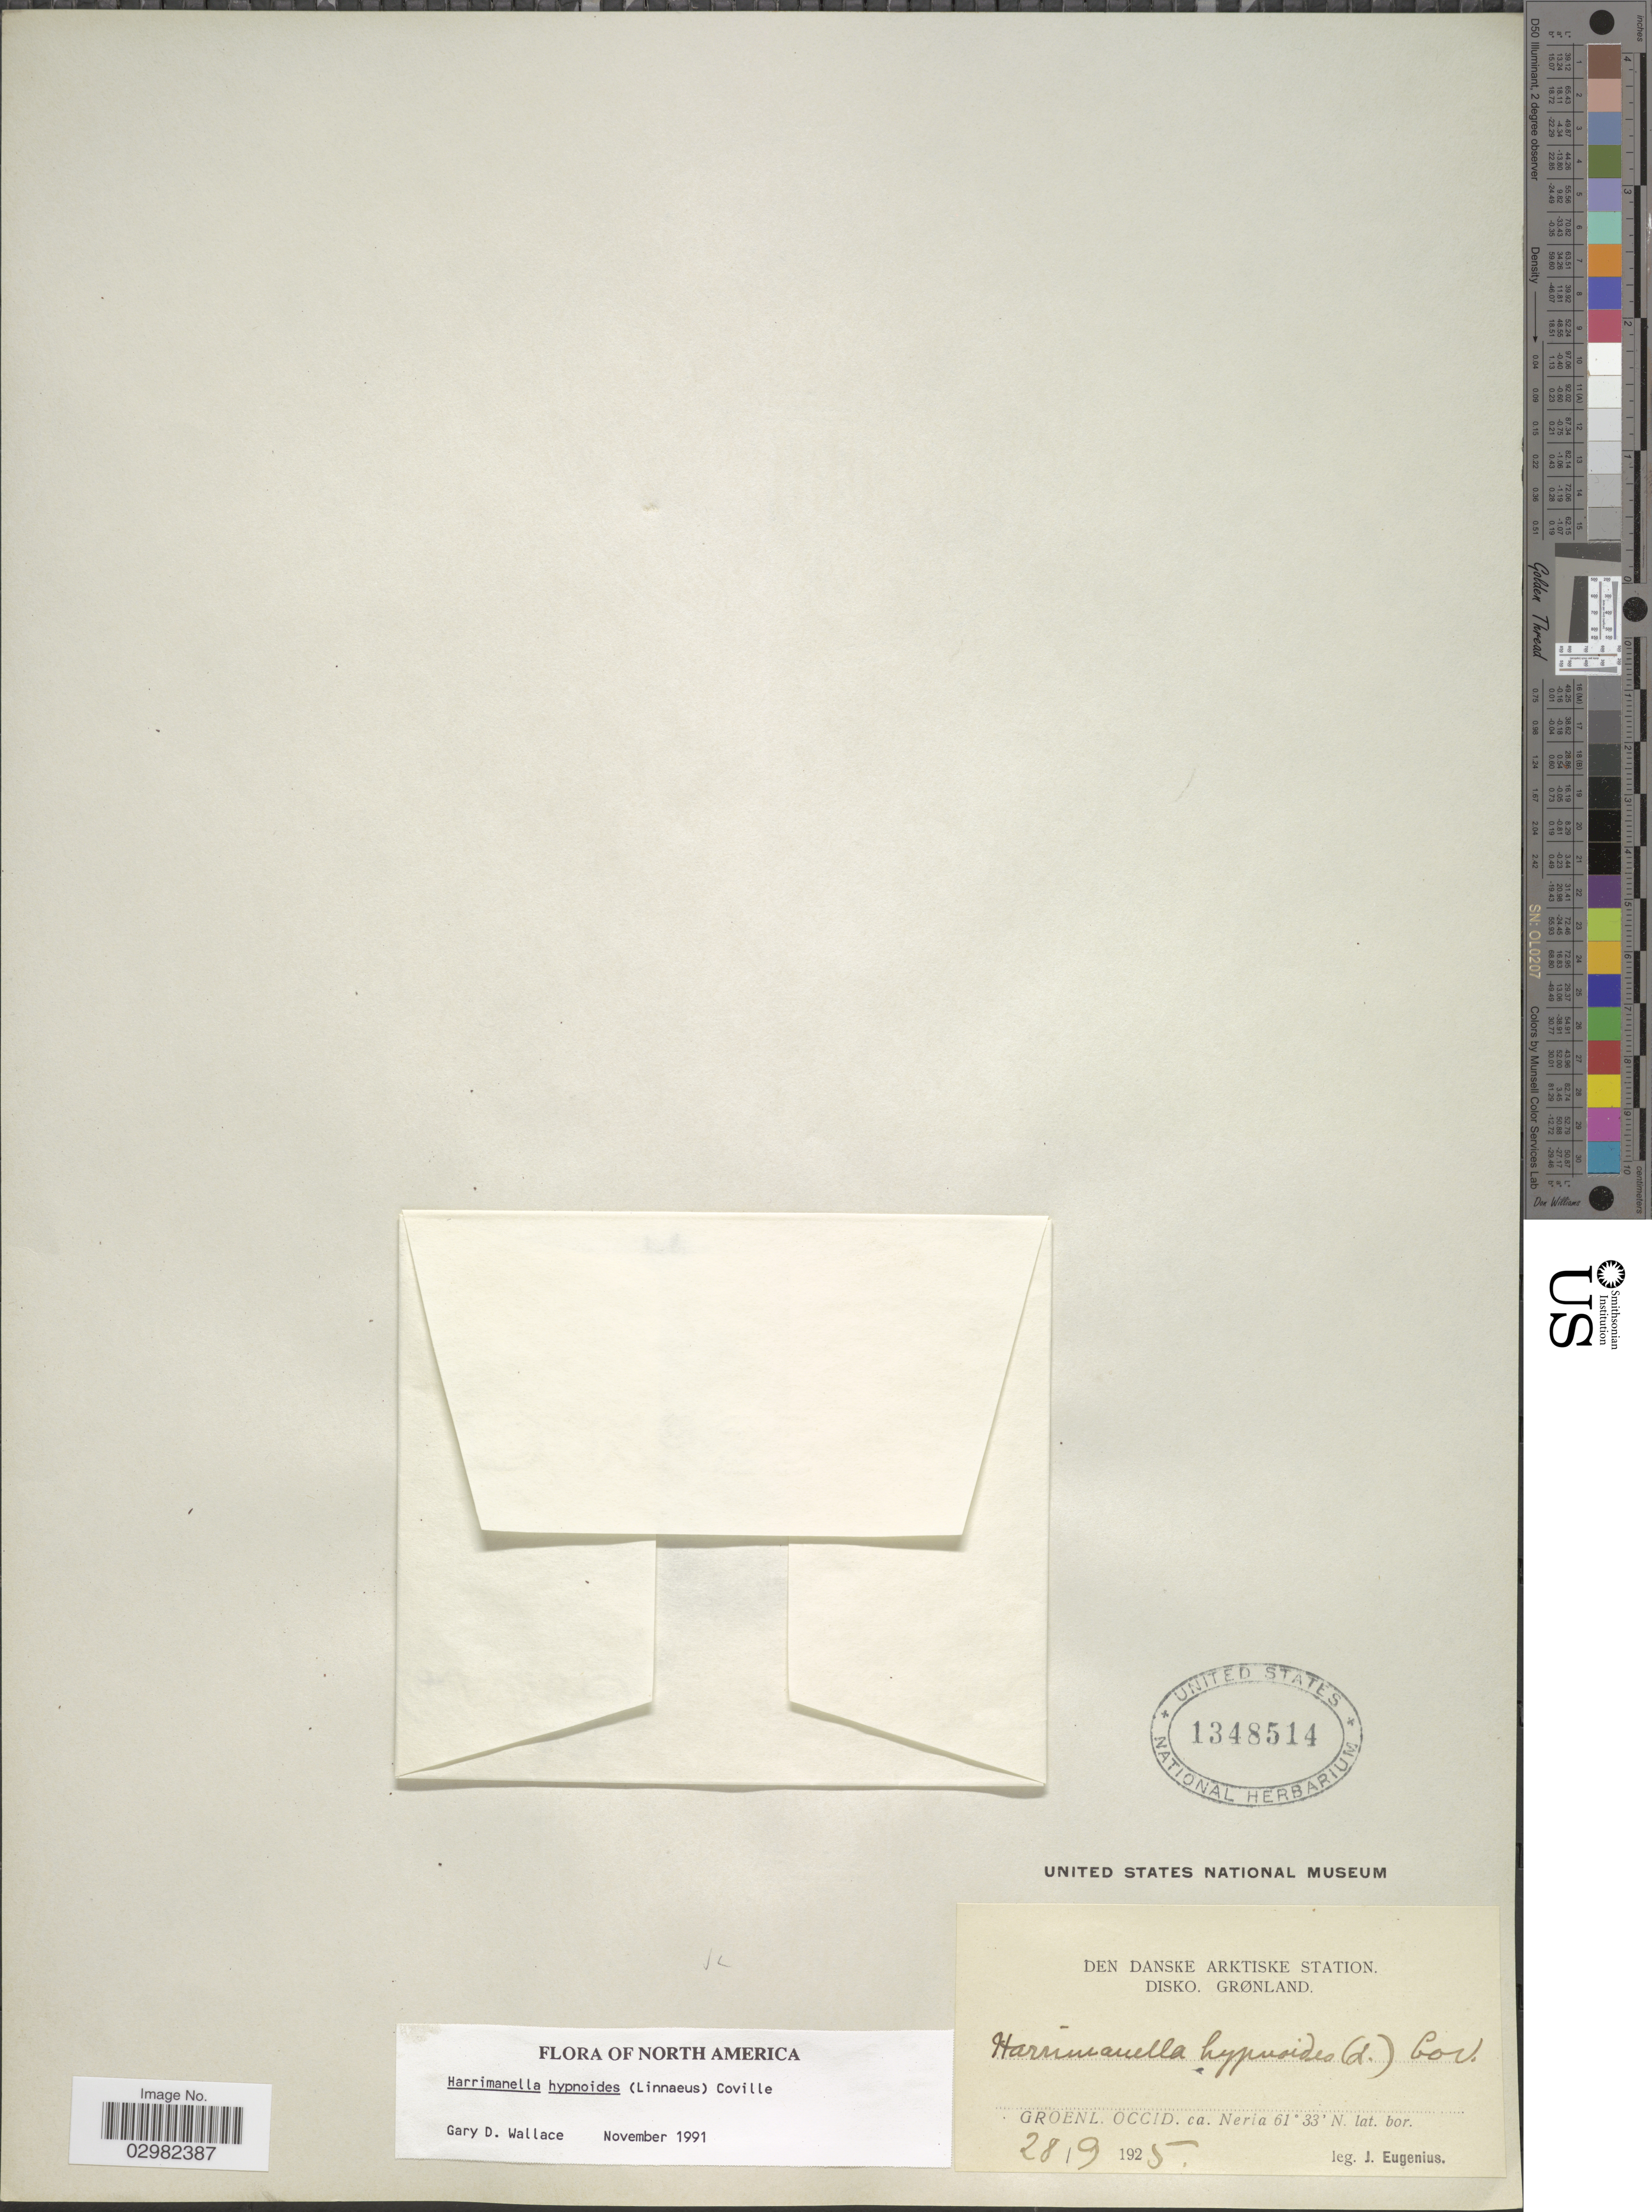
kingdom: Plantae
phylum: Tracheophyta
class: Magnoliopsida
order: Ericales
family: Ericaceae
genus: Harrimanella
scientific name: Harrimanella hypnoides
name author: (L.) Coville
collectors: J. Eugenius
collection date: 1925-09-28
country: Greenland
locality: Den Danske Arktiske Station, Disko, Grønland, Groenl. Occid. ca. Neria.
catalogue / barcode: US 1348514